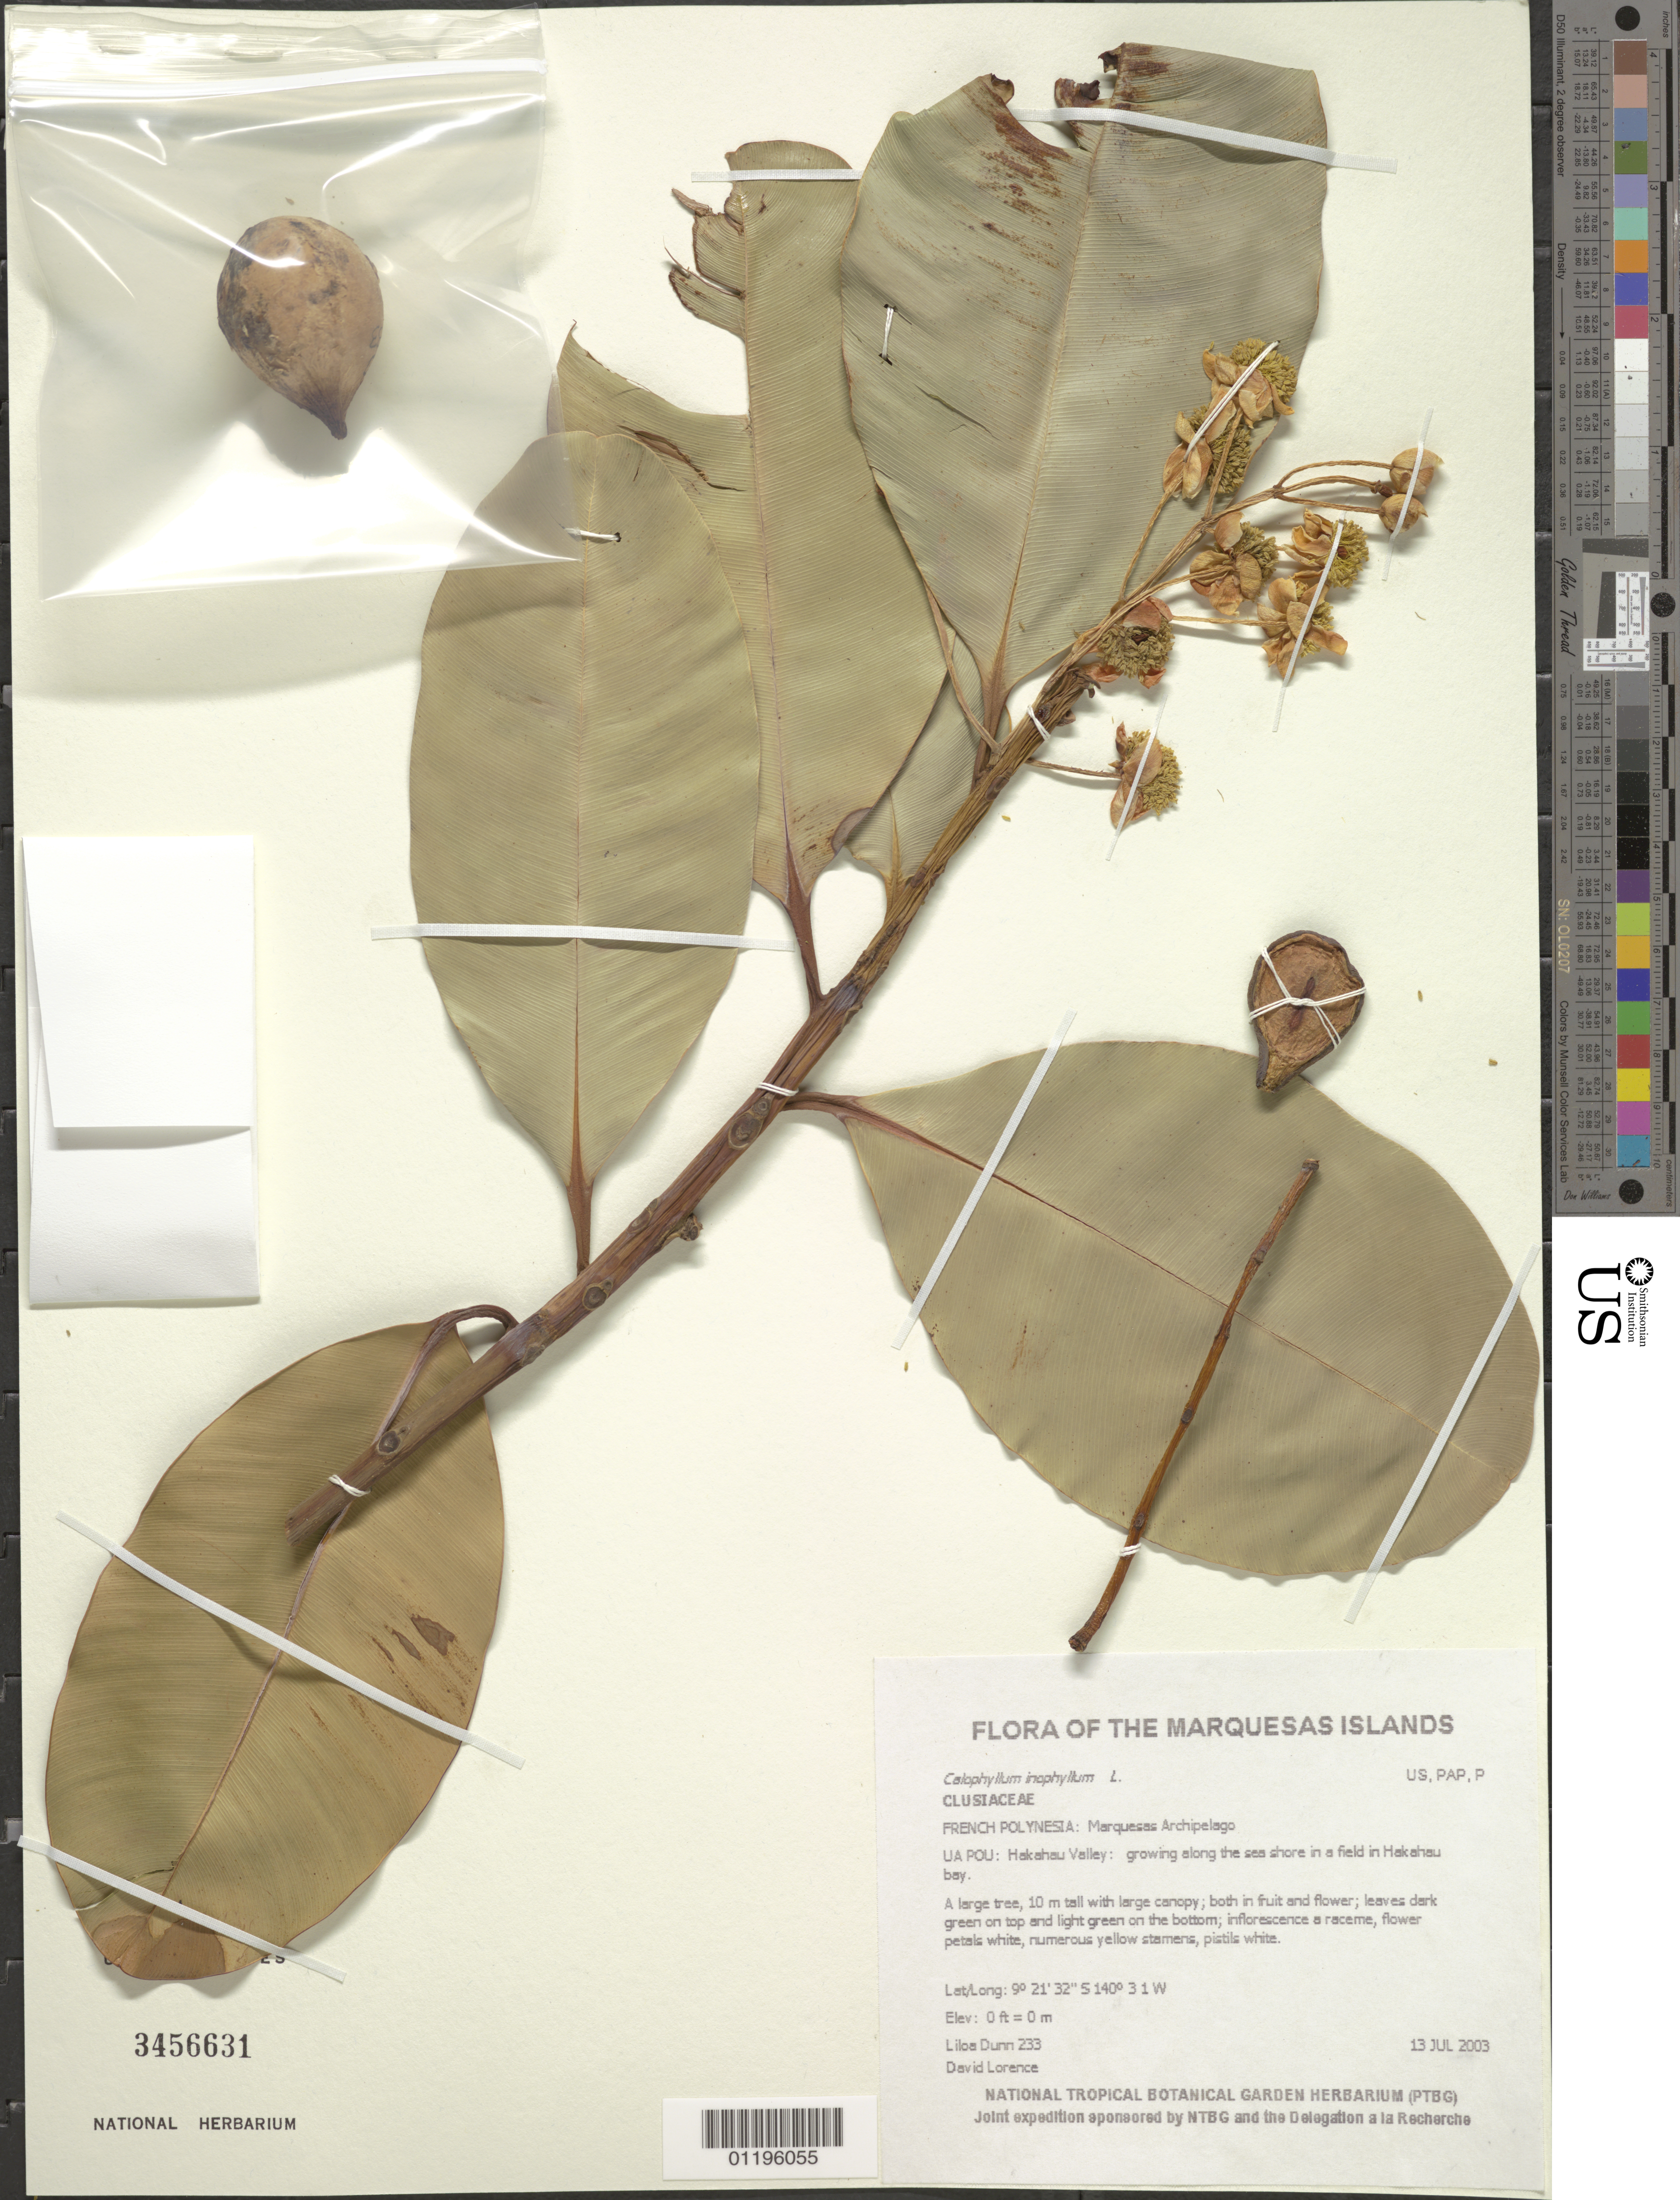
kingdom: Plantae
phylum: Tracheophyta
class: Magnoliopsida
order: Malpighiales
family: Calophyllaceae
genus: Calophyllum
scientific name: Calophyllum inophyllum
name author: L.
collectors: L. Dunn & D. Lorence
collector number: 233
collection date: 2003-07-13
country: French Polynesia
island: Ua Pou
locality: Hakahau Valley: growing along the sea shore in a field in Hakahau bay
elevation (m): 0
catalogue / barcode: US 3456631